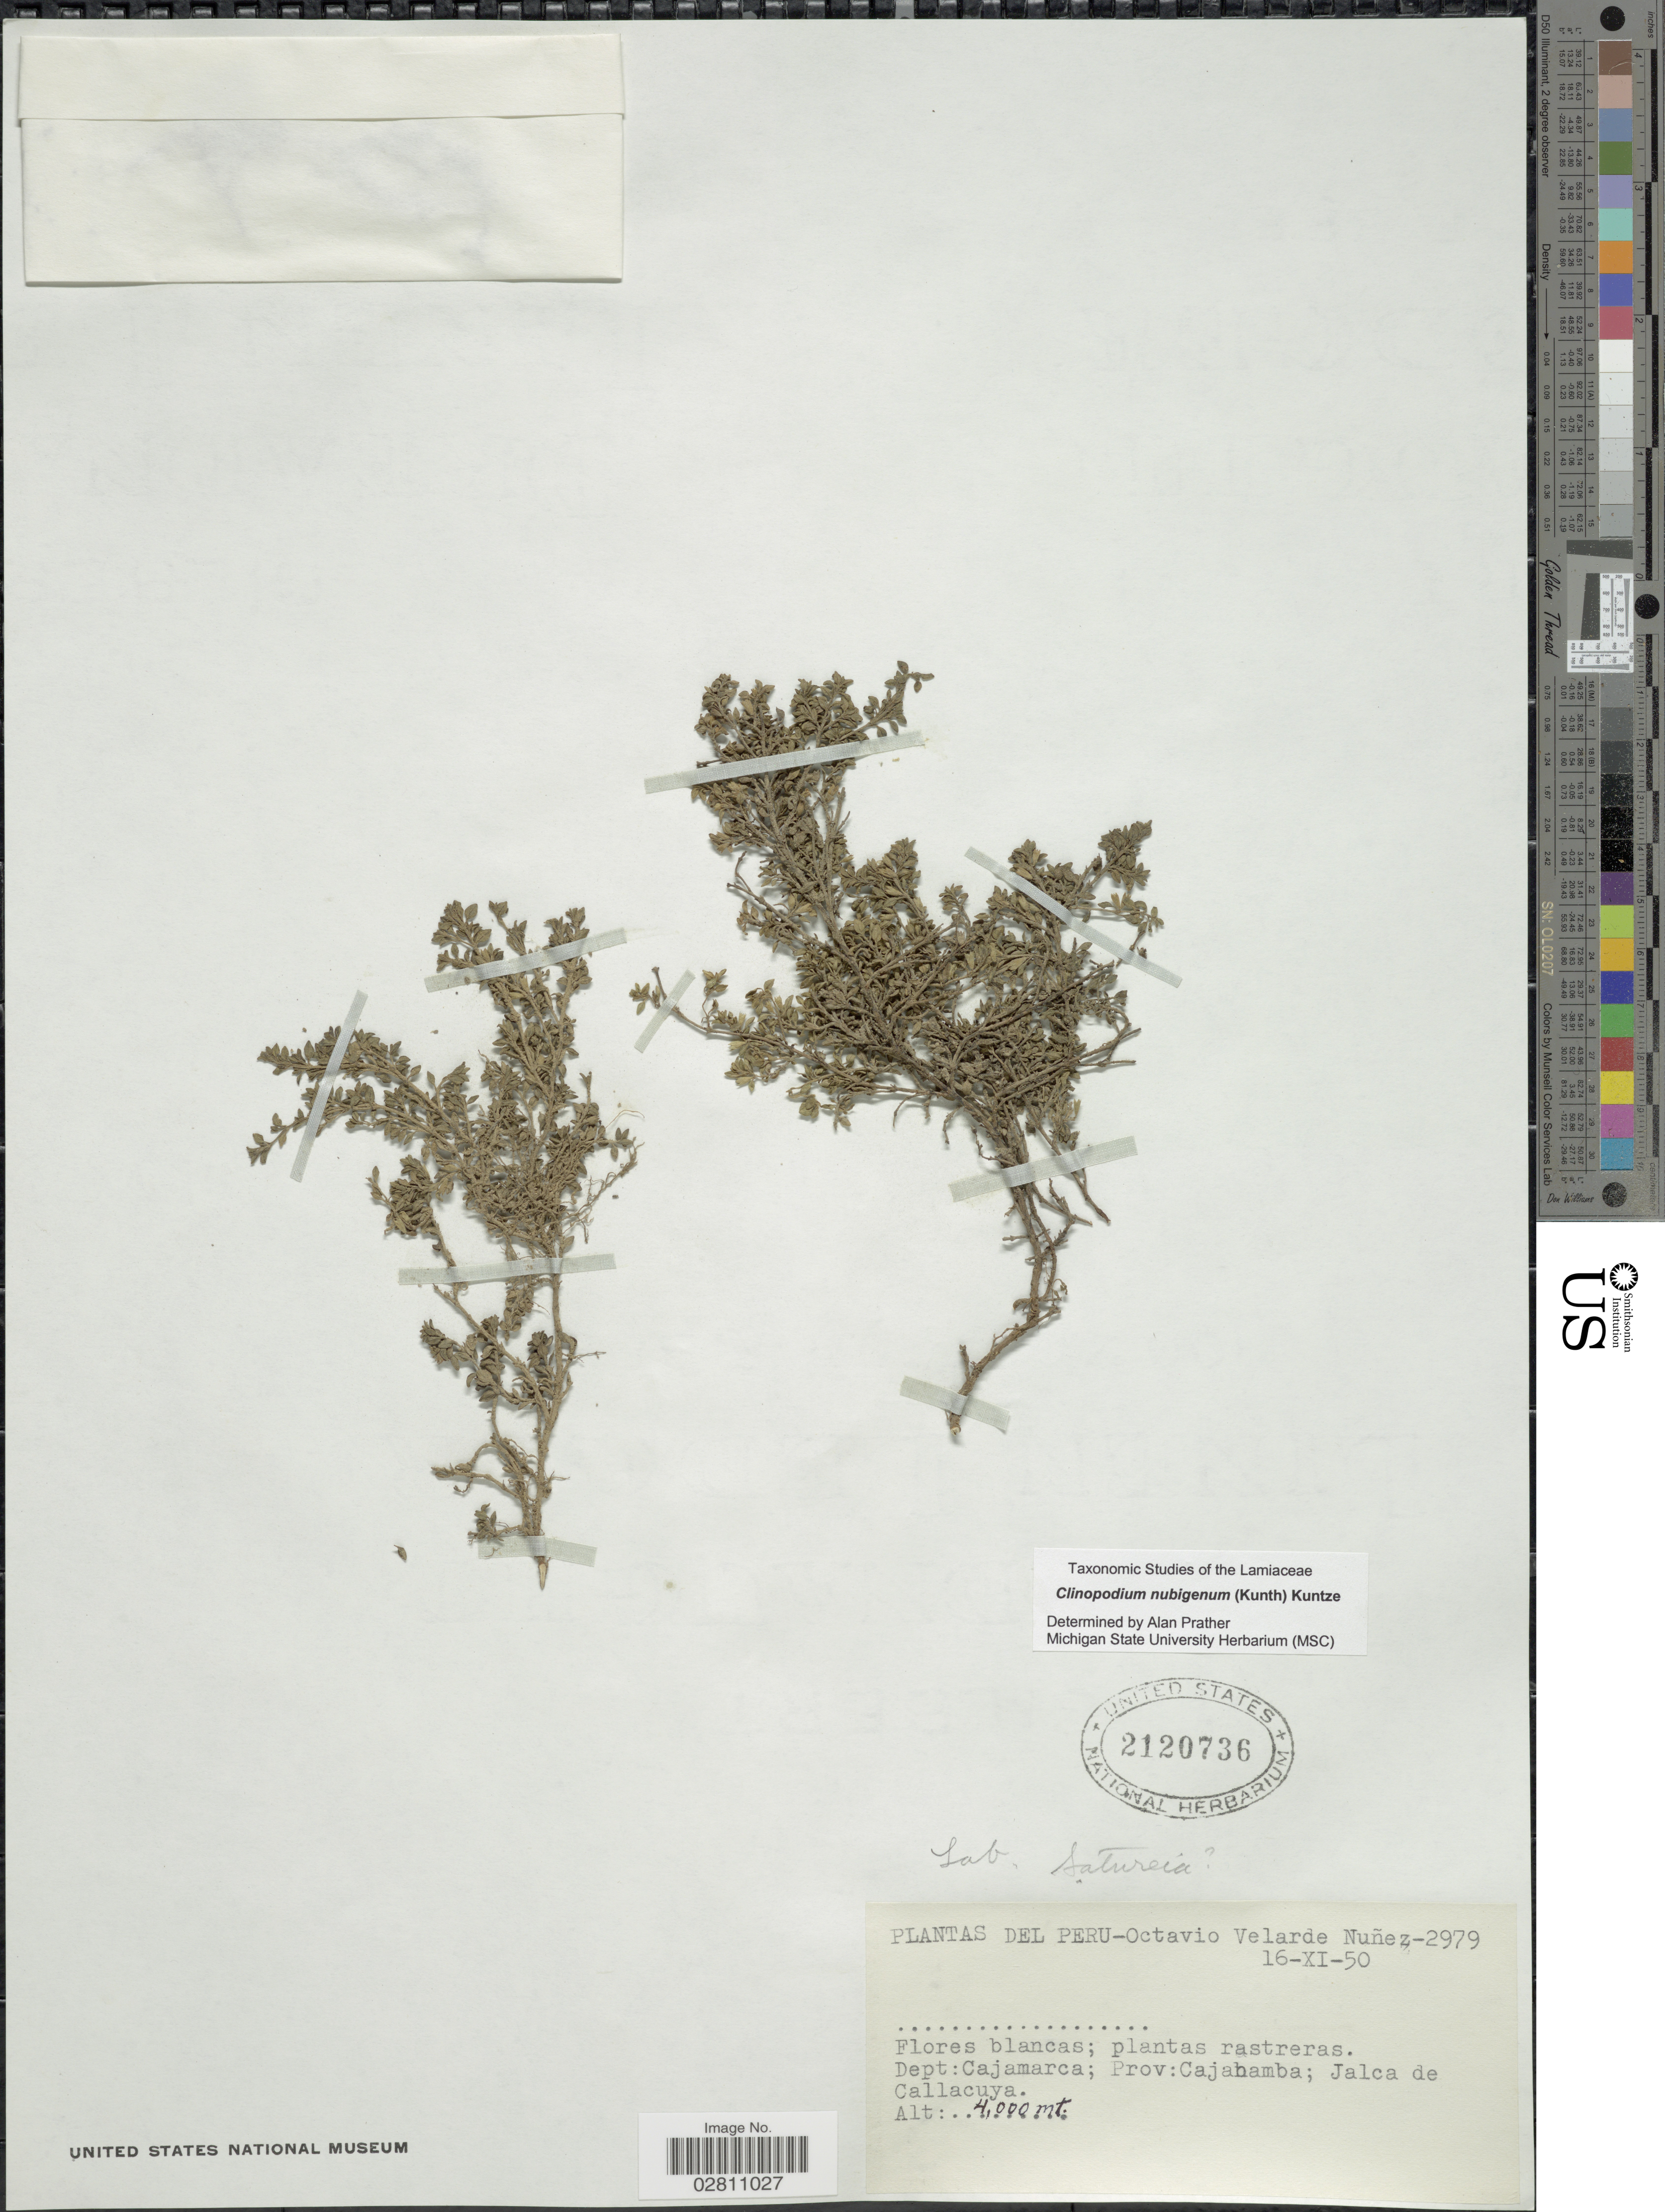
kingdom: Plantae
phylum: Tracheophyta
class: Magnoliopsida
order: Lamiales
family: Lamiaceae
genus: Clinopodium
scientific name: Clinopodium nubigenum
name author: (Kunth) Kuntze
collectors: O. Velarde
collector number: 2979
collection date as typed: Transcribed d/m/y: 16/11/50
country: Peru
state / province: Cajamarca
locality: Dept: Cajamarca; Prov: Cajahamba; Jalca de Callacuya.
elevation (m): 4000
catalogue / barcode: US 2120736